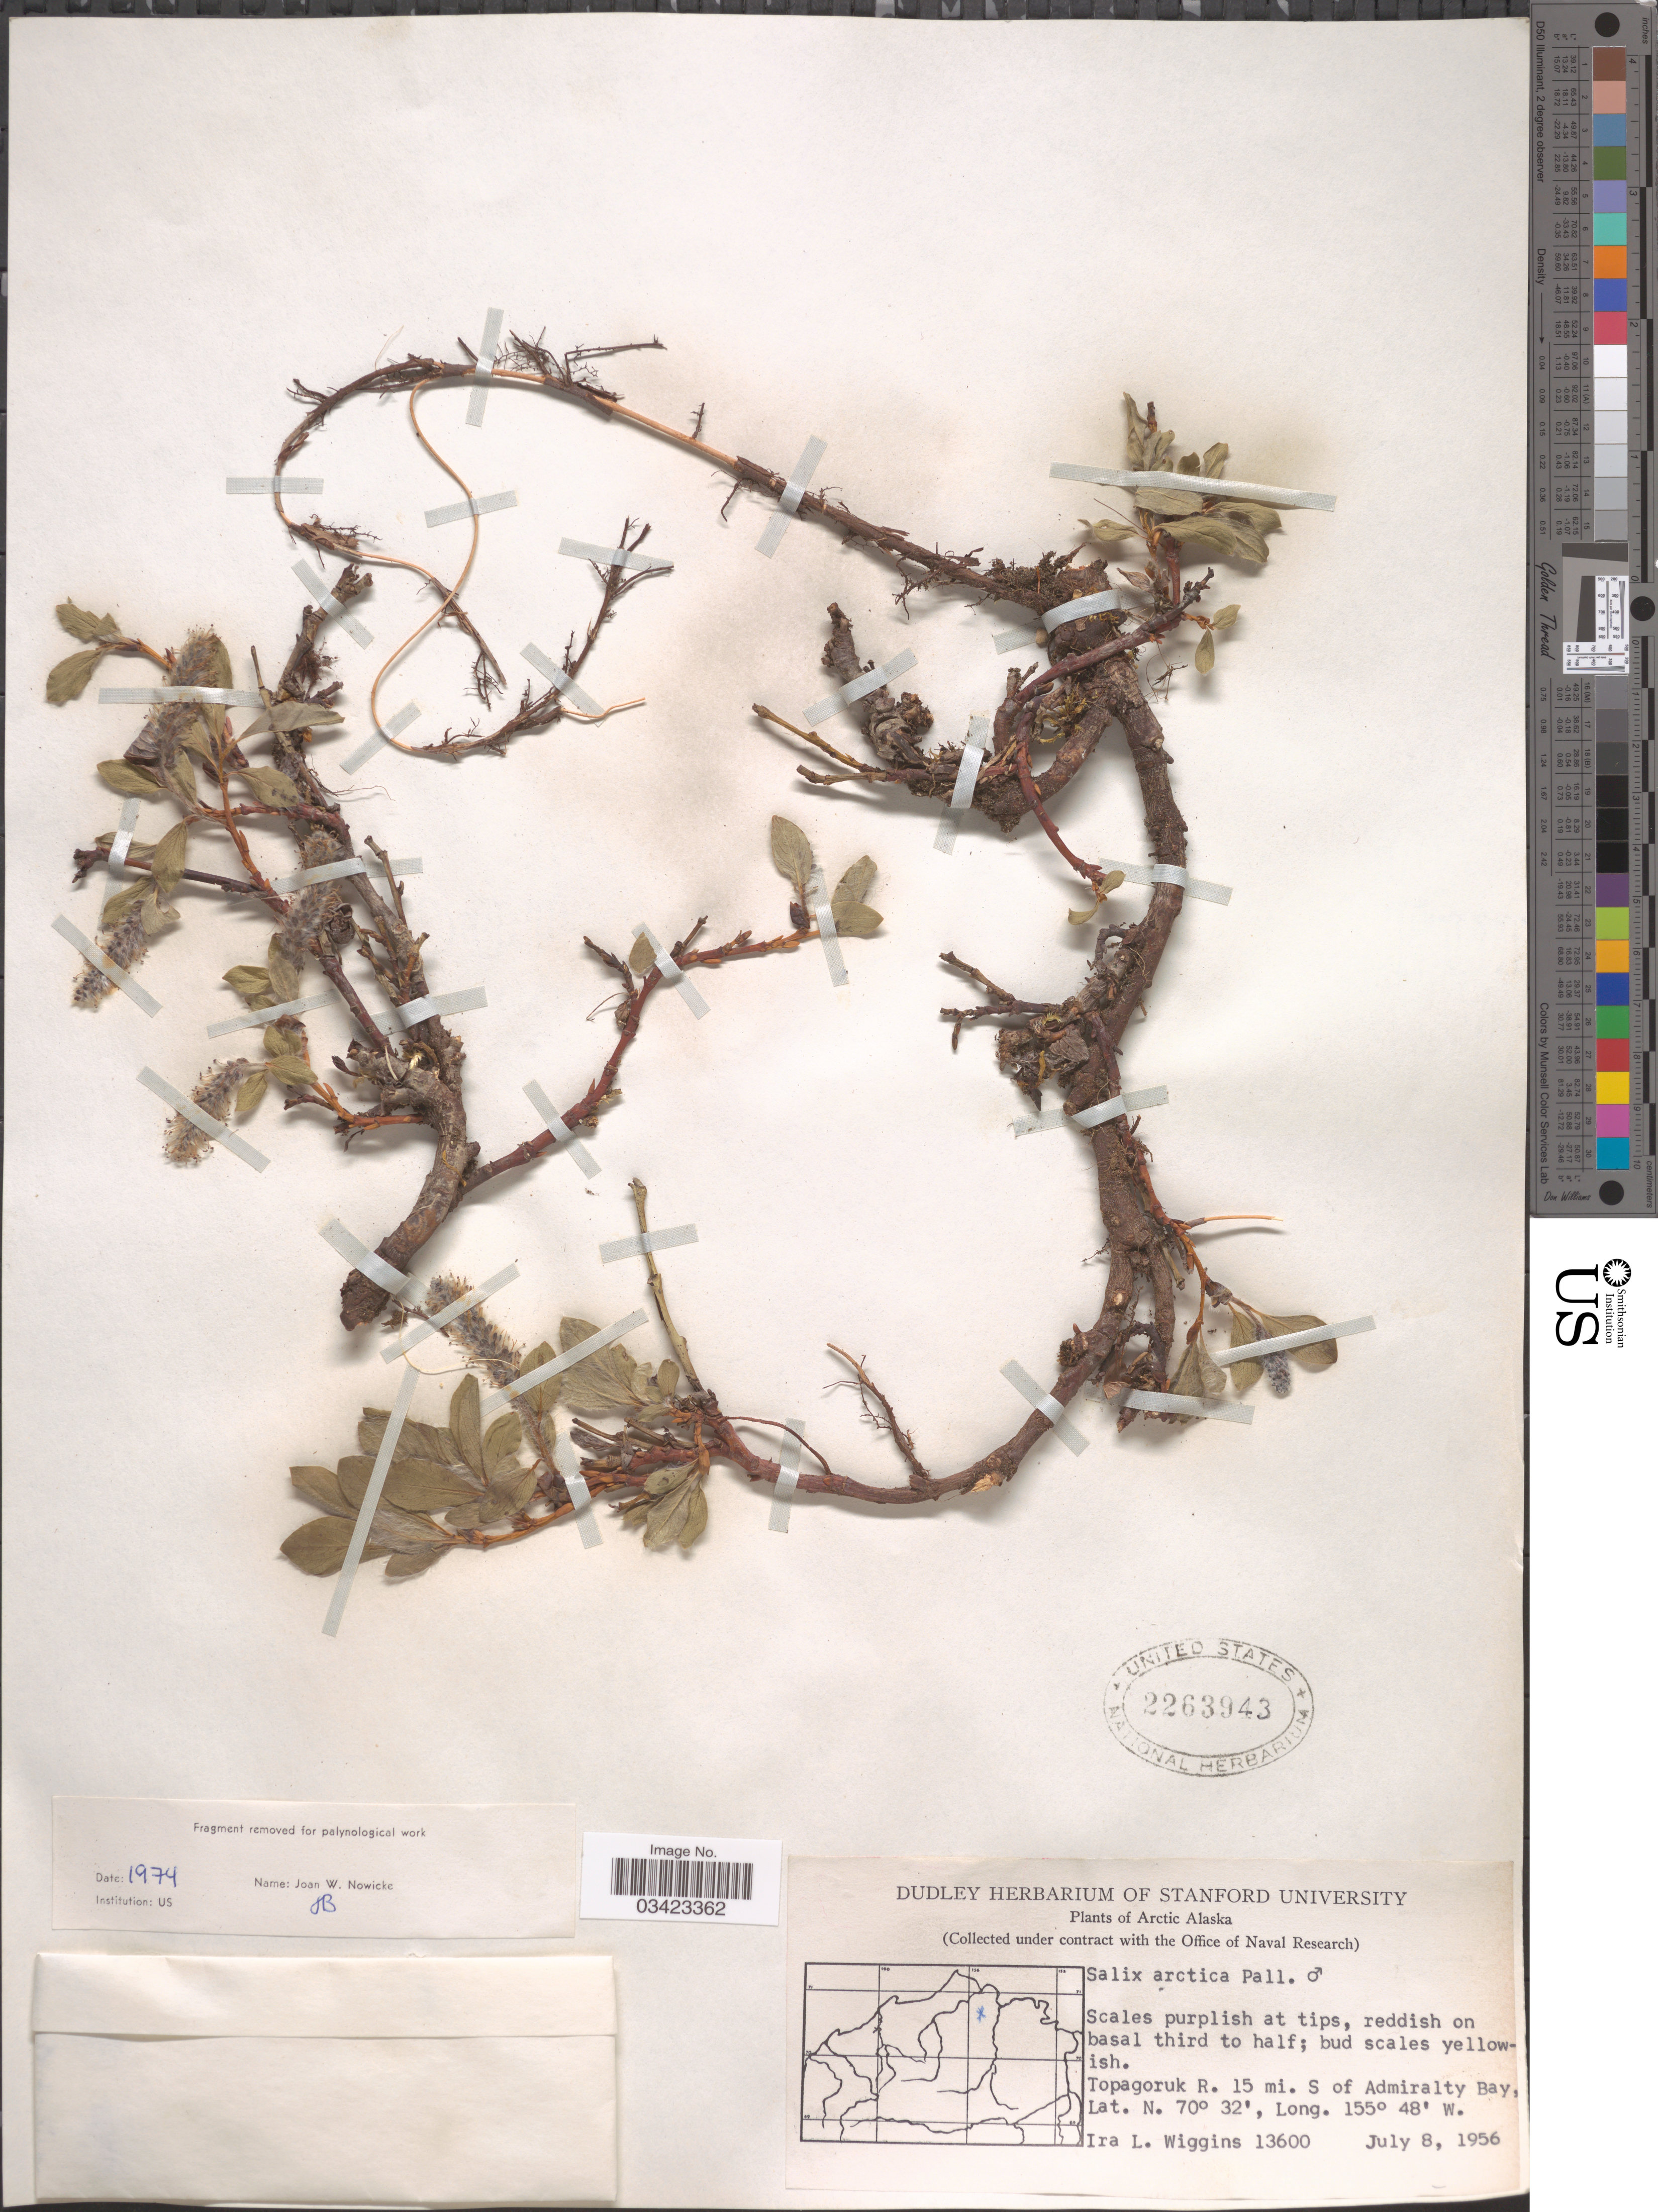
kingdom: Plantae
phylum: Tracheophyta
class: Magnoliopsida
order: Malpighiales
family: Salicaceae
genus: Salix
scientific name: Salix arctica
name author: Pall.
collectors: I. L. Wiggins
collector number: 13600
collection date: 1956-07-08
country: United States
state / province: Alaska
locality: Arctic Alaska. Topagoruk R. 15 mi. S of Admiralty Bay.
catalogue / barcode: US 2263943